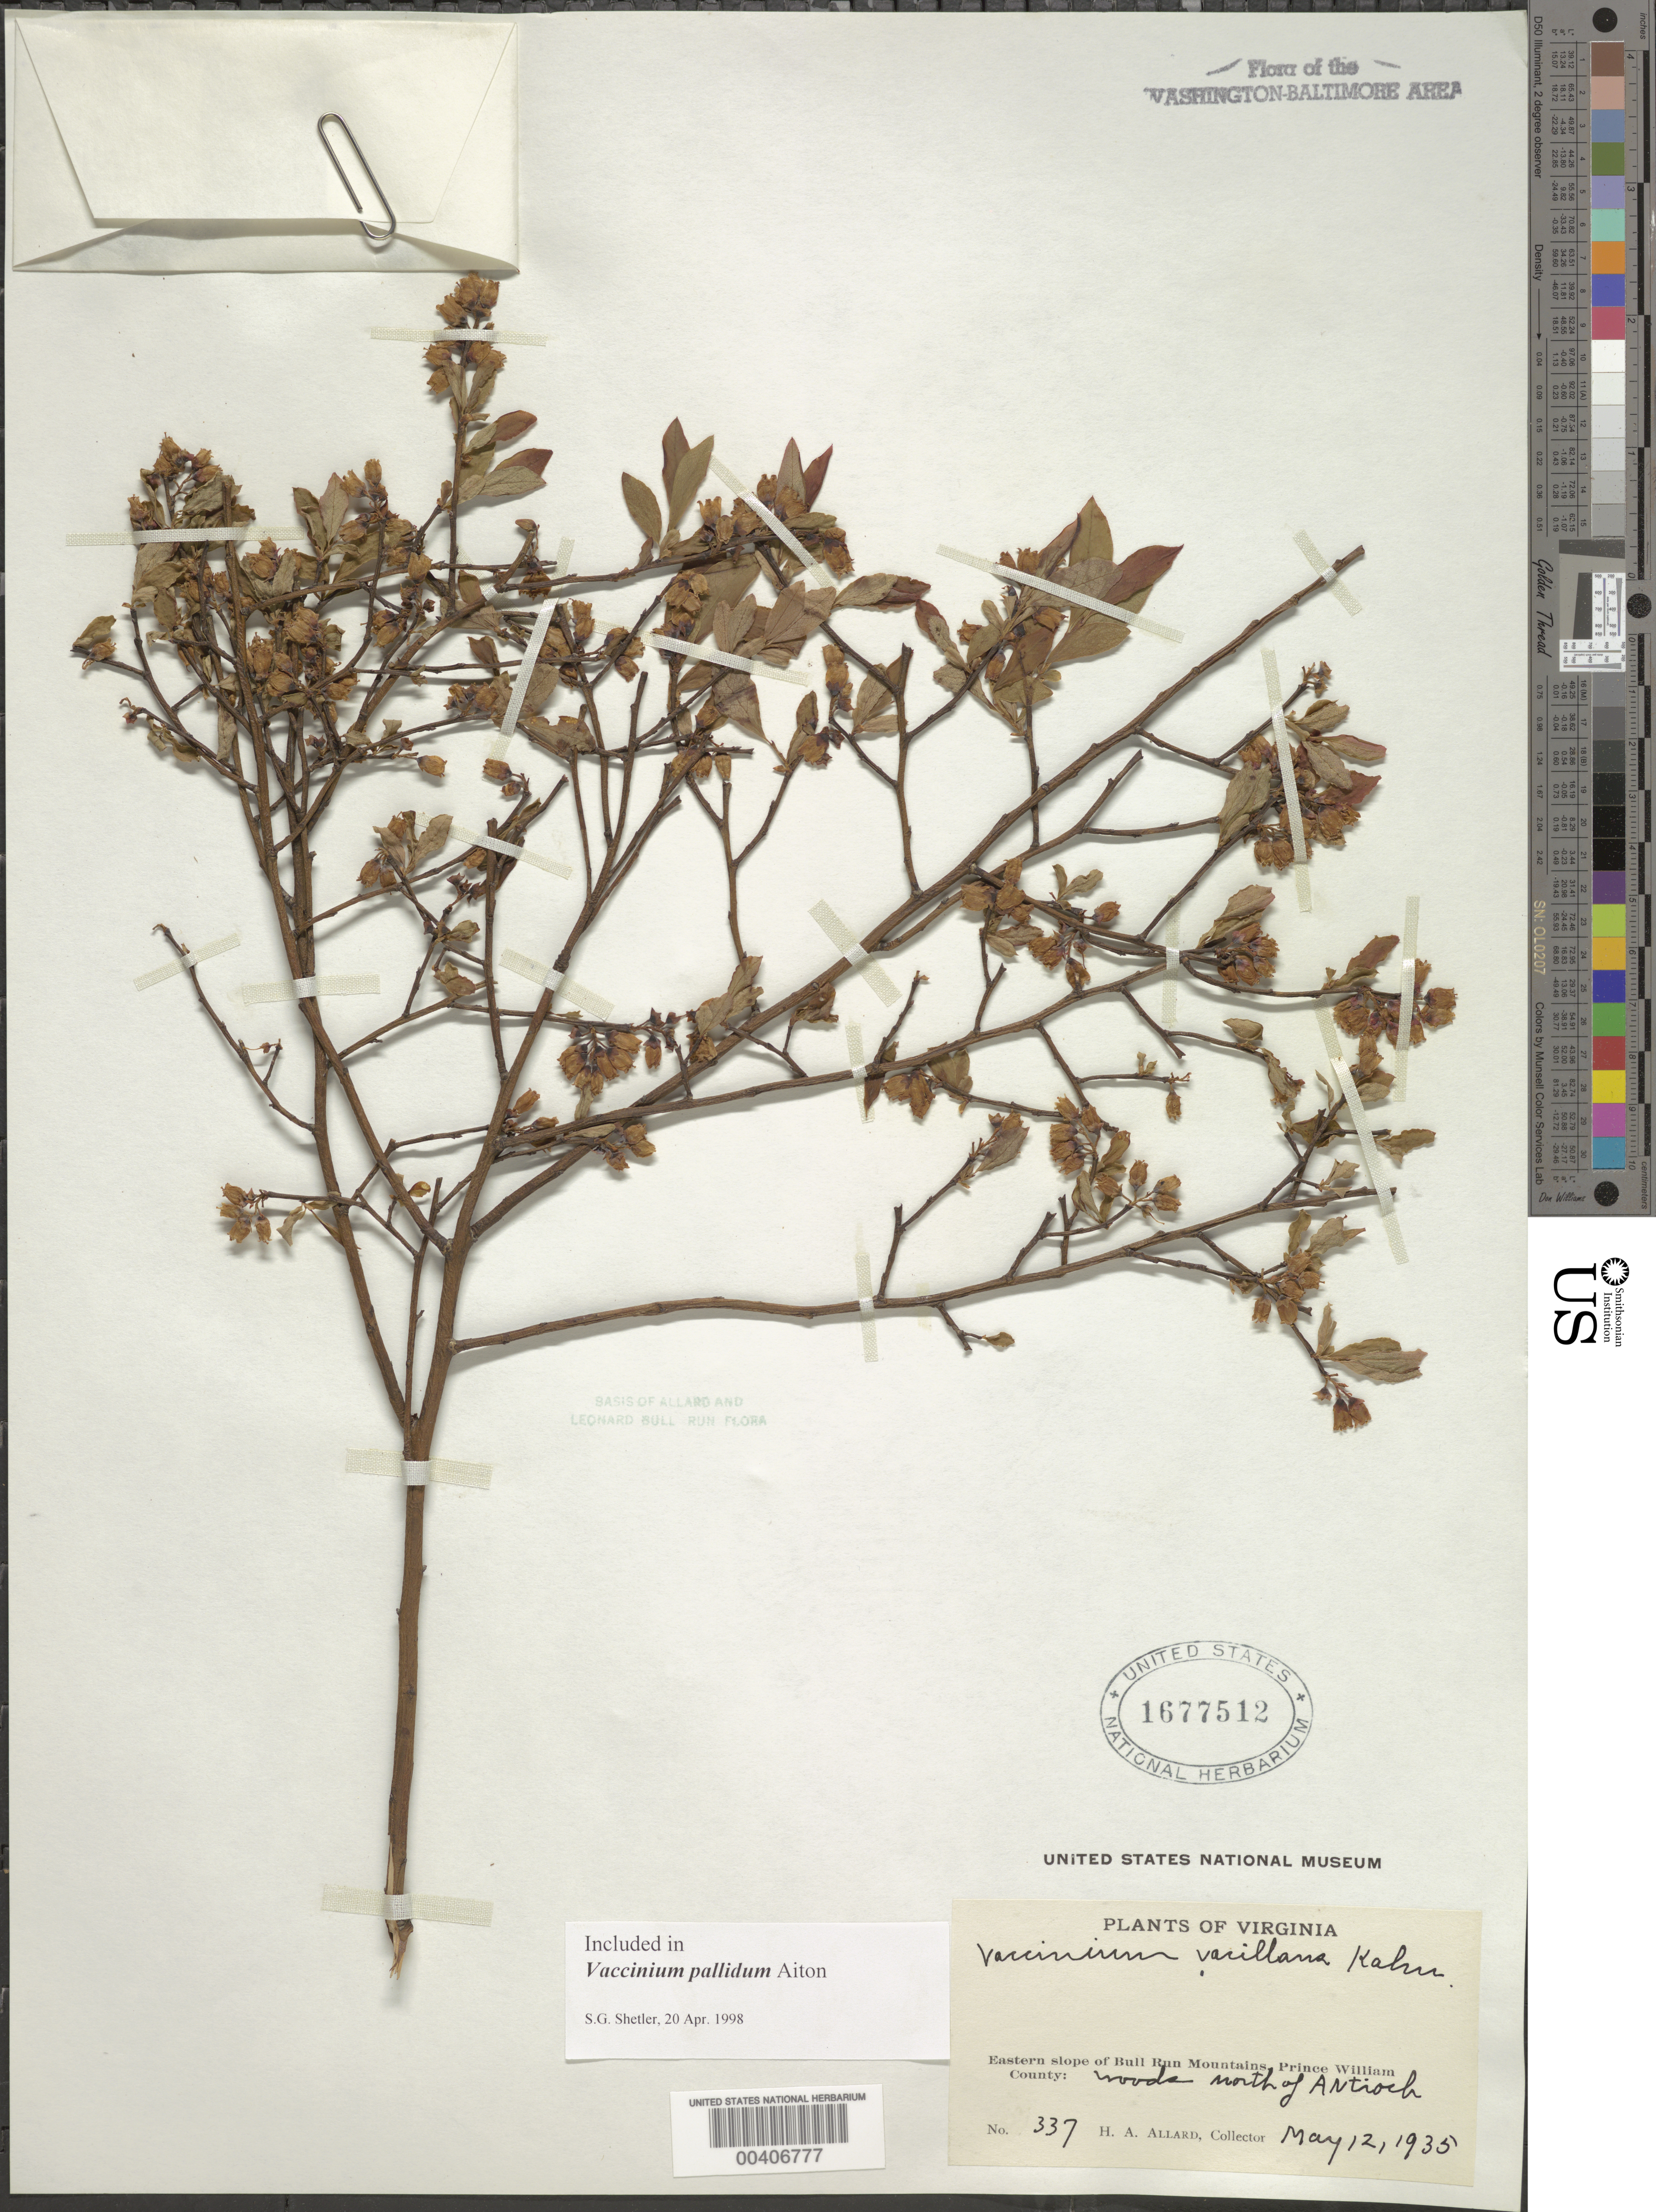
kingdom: Plantae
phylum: Tracheophyta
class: Magnoliopsida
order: Ericales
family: Ericaceae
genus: Vaccinium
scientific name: Vaccinium pallidum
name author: Aiton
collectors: H. A. Allard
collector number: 337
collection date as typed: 12 May 1935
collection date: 1935-05-12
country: United States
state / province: Virginia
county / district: Prince William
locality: North of Antioch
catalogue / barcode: US 1677512